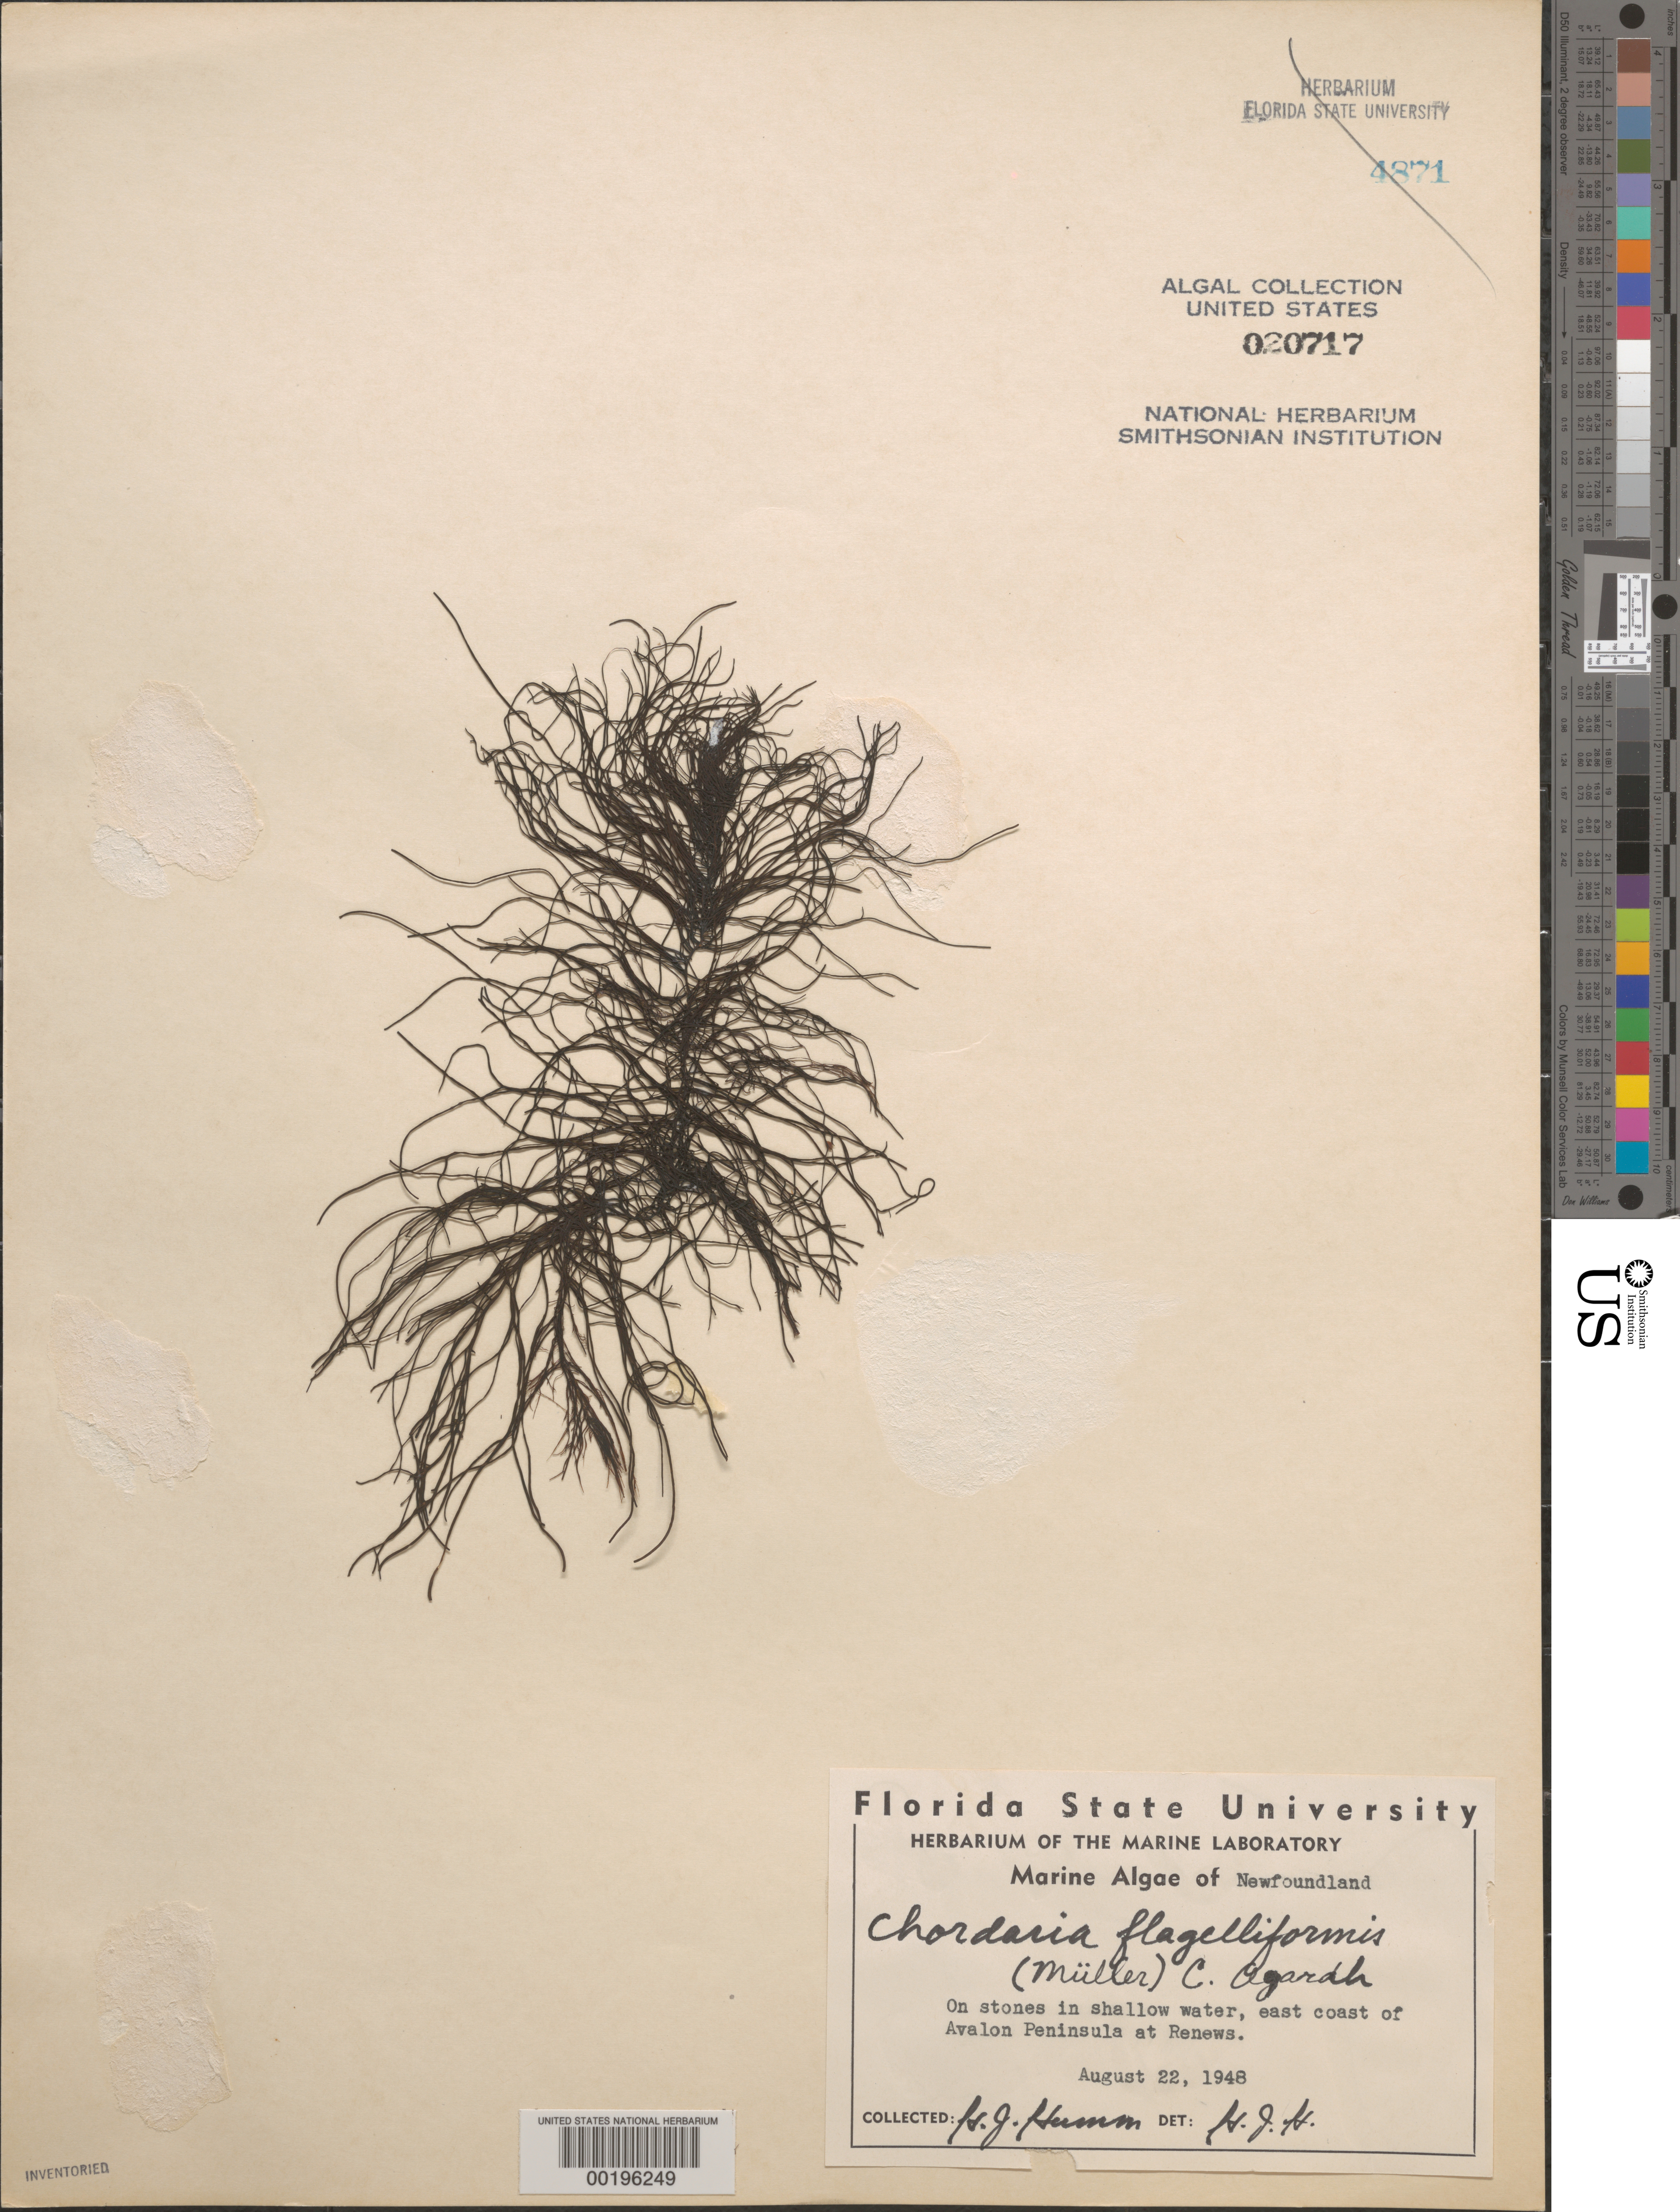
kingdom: Chromista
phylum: Ochrophyta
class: Phaeophyceae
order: Ectocarpales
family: Chordariaceae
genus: Chordaria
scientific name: Chordaria flagelliformis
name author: (Hudson) Grev.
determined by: Humm, Harold J.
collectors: H. J. Humm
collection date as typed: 22 Aug 1948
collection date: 1948-08-22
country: Canada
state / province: Newfoundland and Labrador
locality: Renews, Avalon Peninsula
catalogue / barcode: US 20717